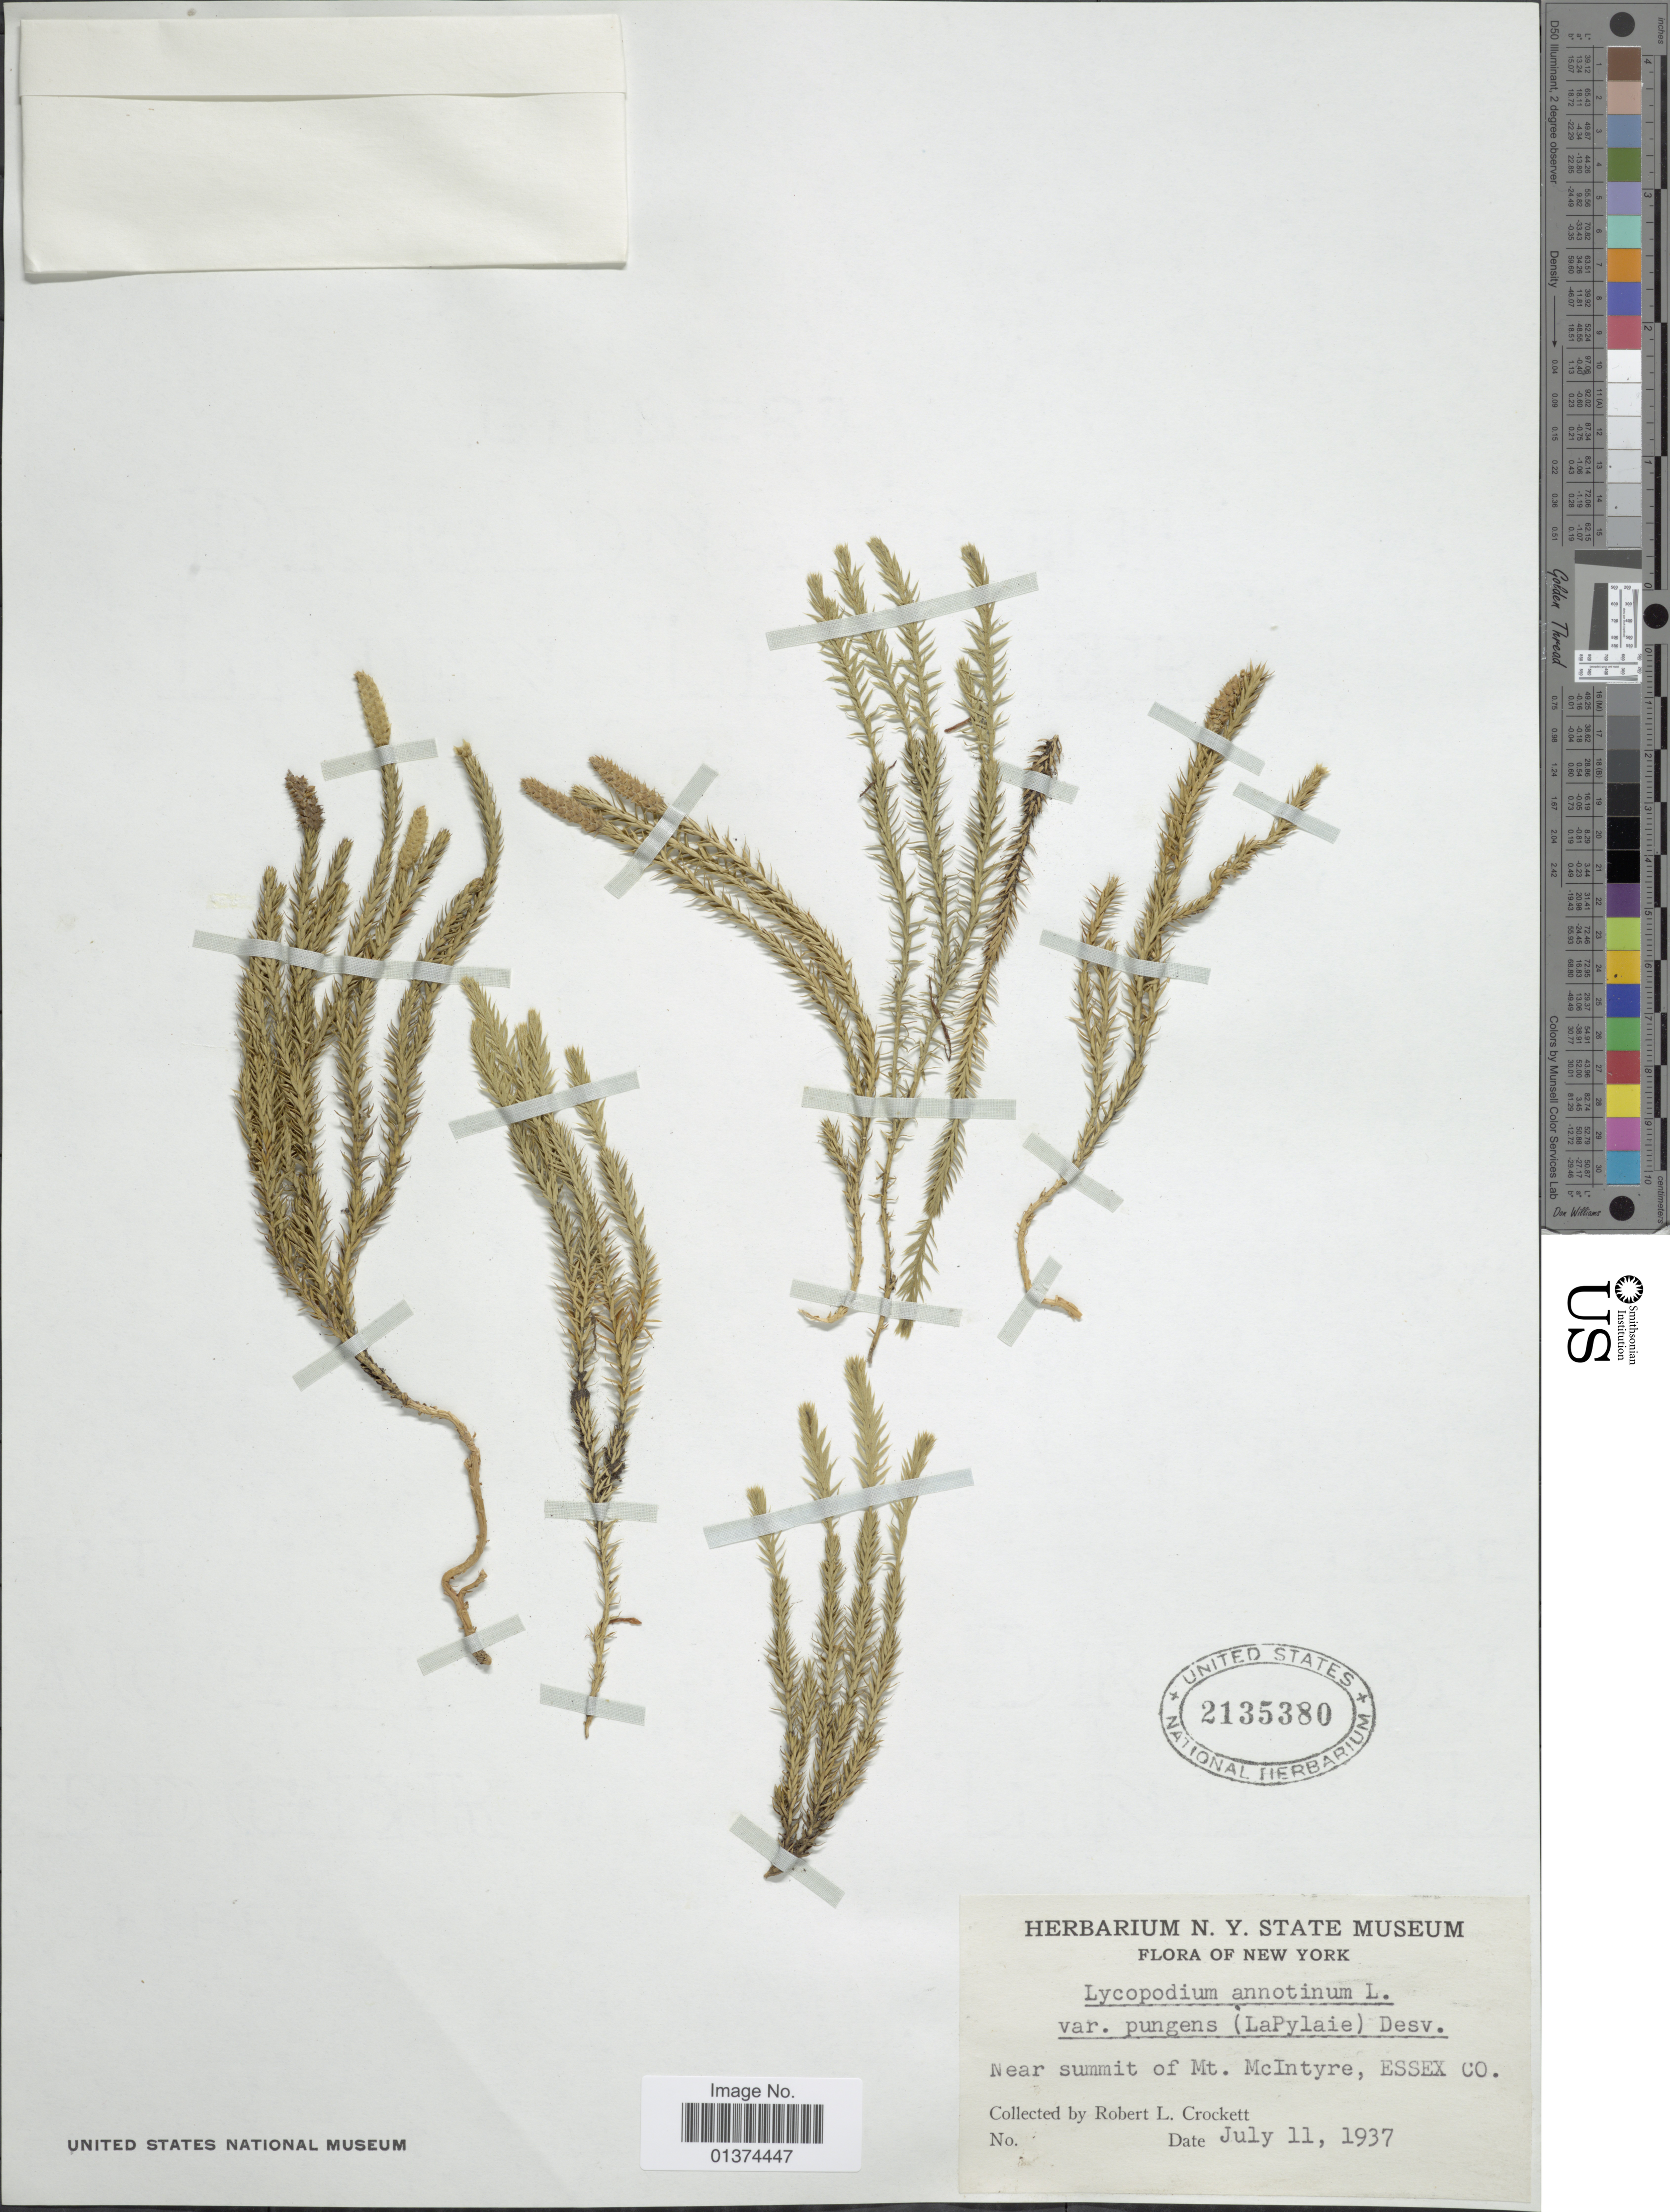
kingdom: Plantae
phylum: Tracheophyta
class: Lycopodiopsida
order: Lycopodiales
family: Lycopodiaceae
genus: Spinulum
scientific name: Spinulum annotinum subsp. annotinum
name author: (L.) A. Haines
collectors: R. Crockett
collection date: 1937-07-11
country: United States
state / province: New York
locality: Near summit of Mt.McIntyre,Essex Co.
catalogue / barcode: US 2135380